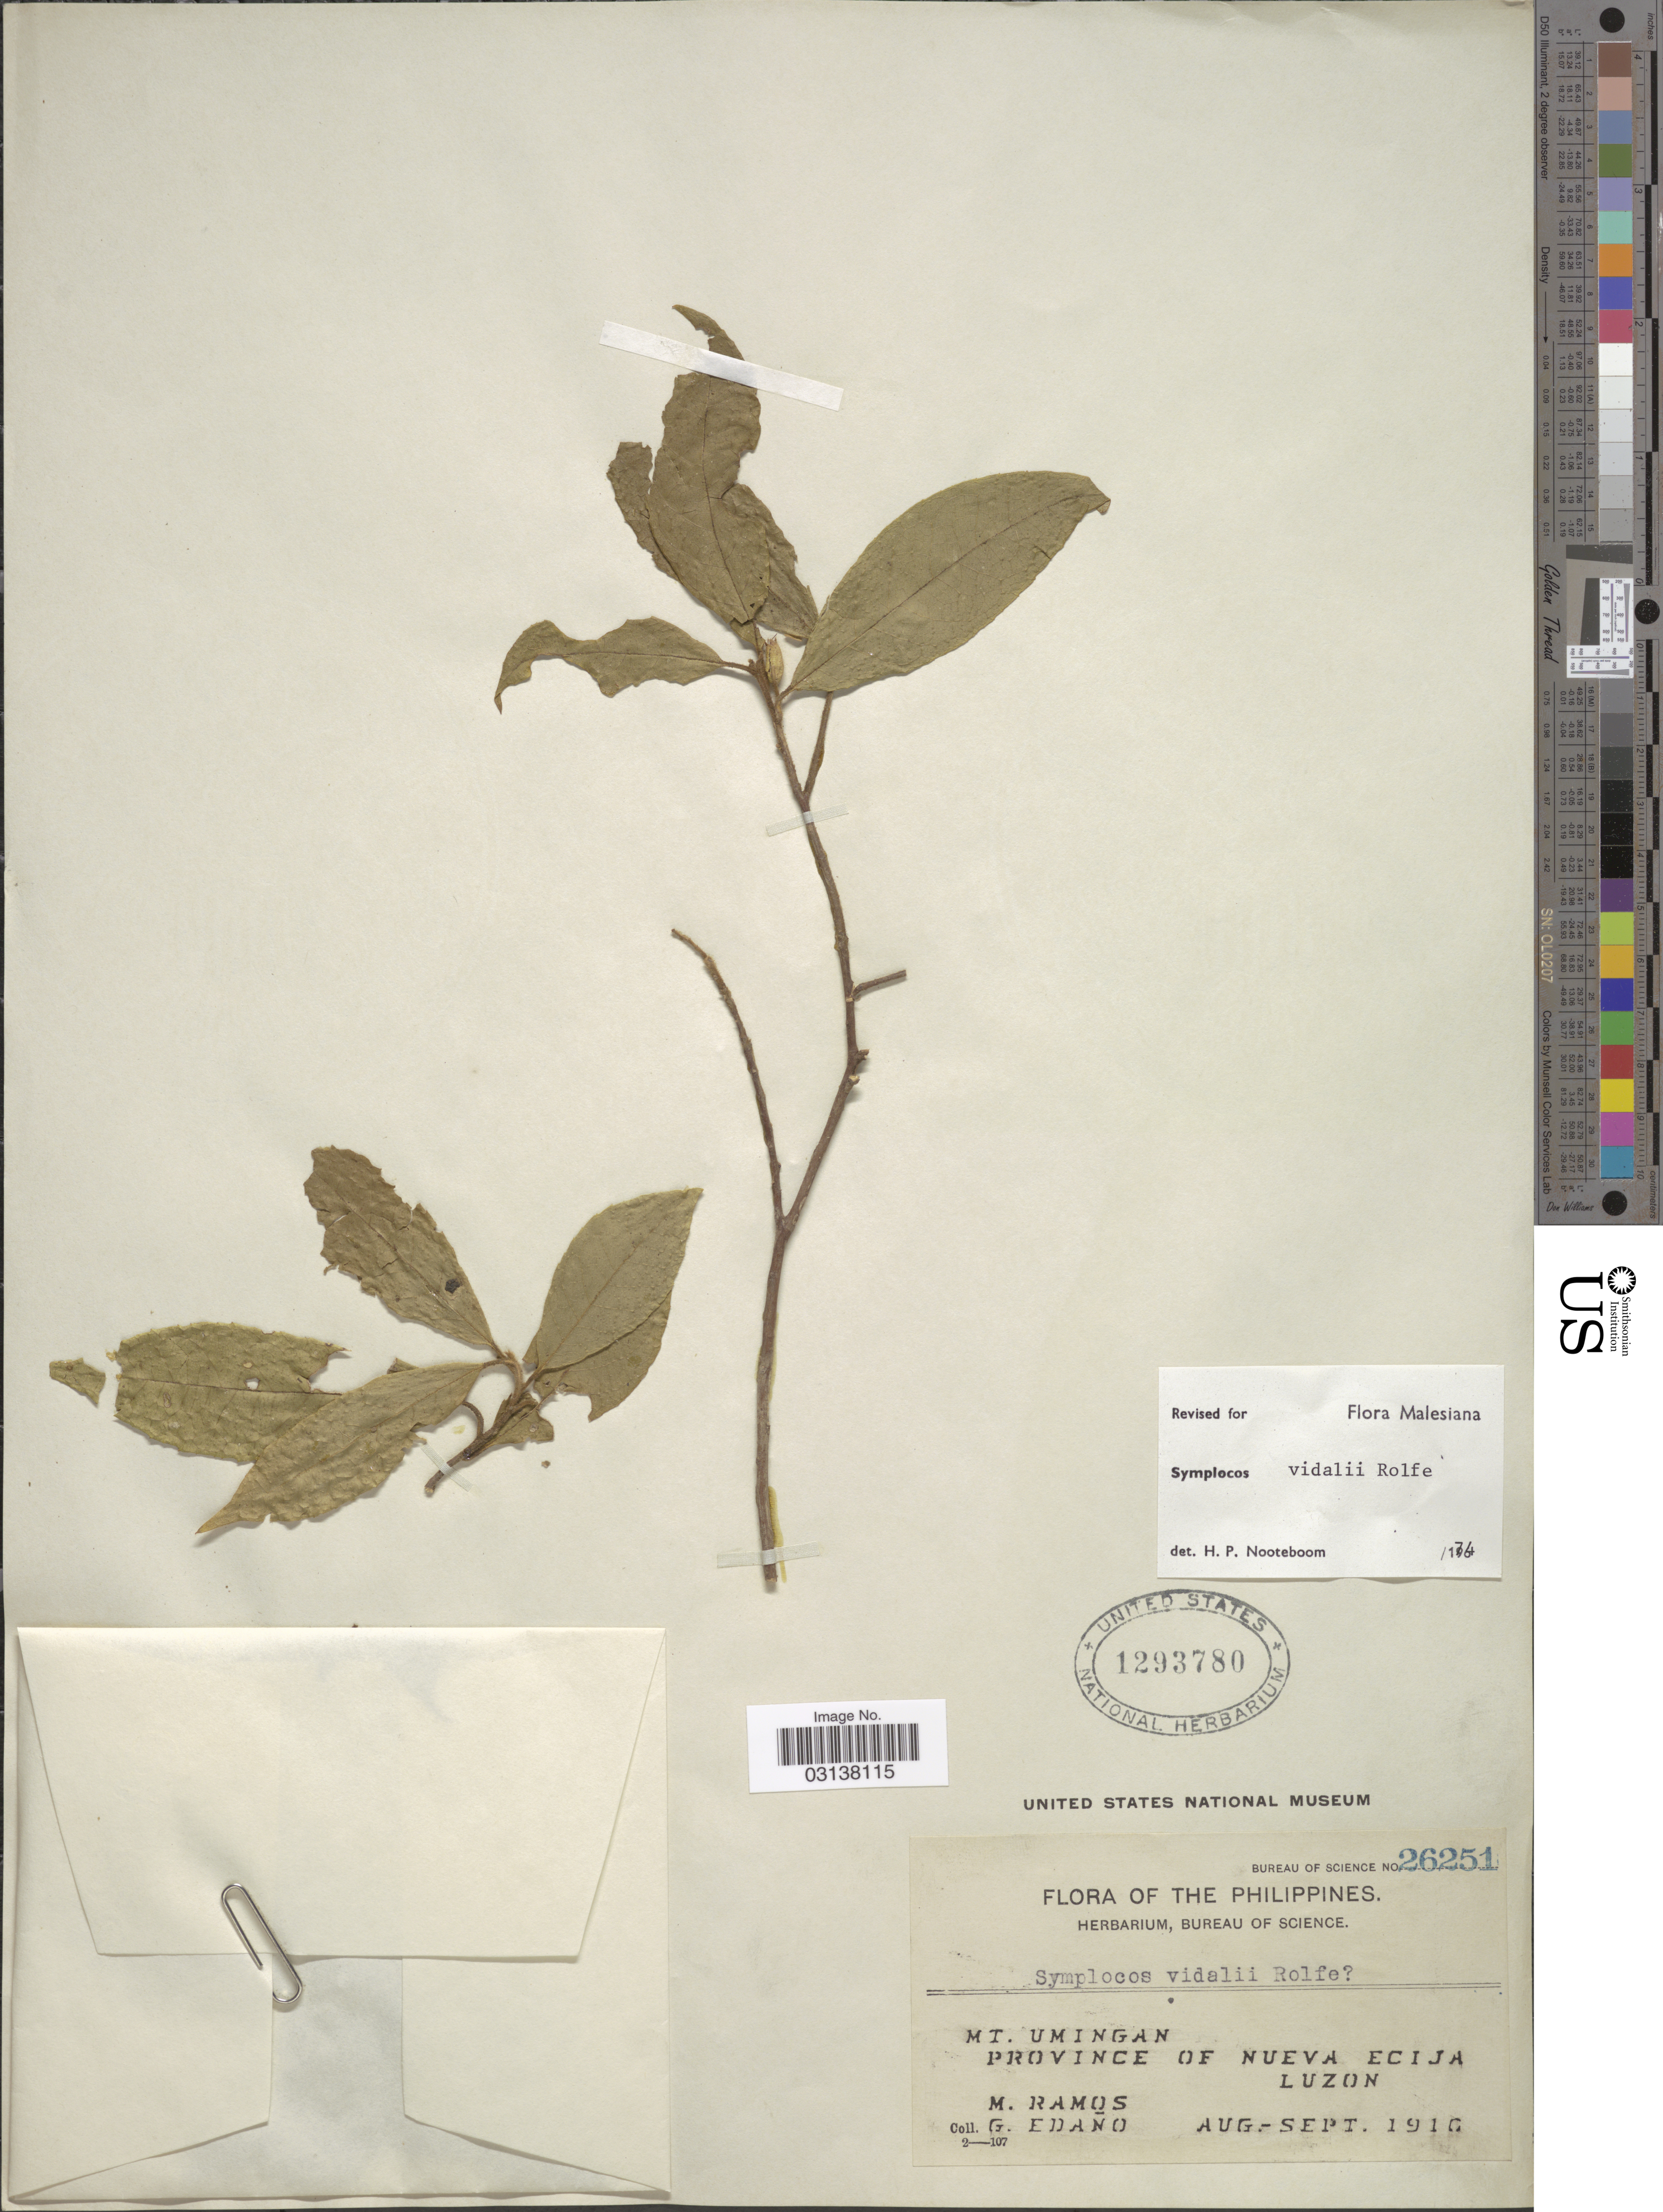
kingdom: Plantae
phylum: Tracheophyta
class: Magnoliopsida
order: Ericales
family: Symplocaceae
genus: Symplocos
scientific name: Symplocos vidalii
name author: Rolfe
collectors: M. Ramos & G. Edaño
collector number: Bureau of Science 26251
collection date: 1916-08/1916-09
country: Philippines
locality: The Philippines. Mt. Umingan. Province of Nueva Ecija Luzon.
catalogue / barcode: US 1293780